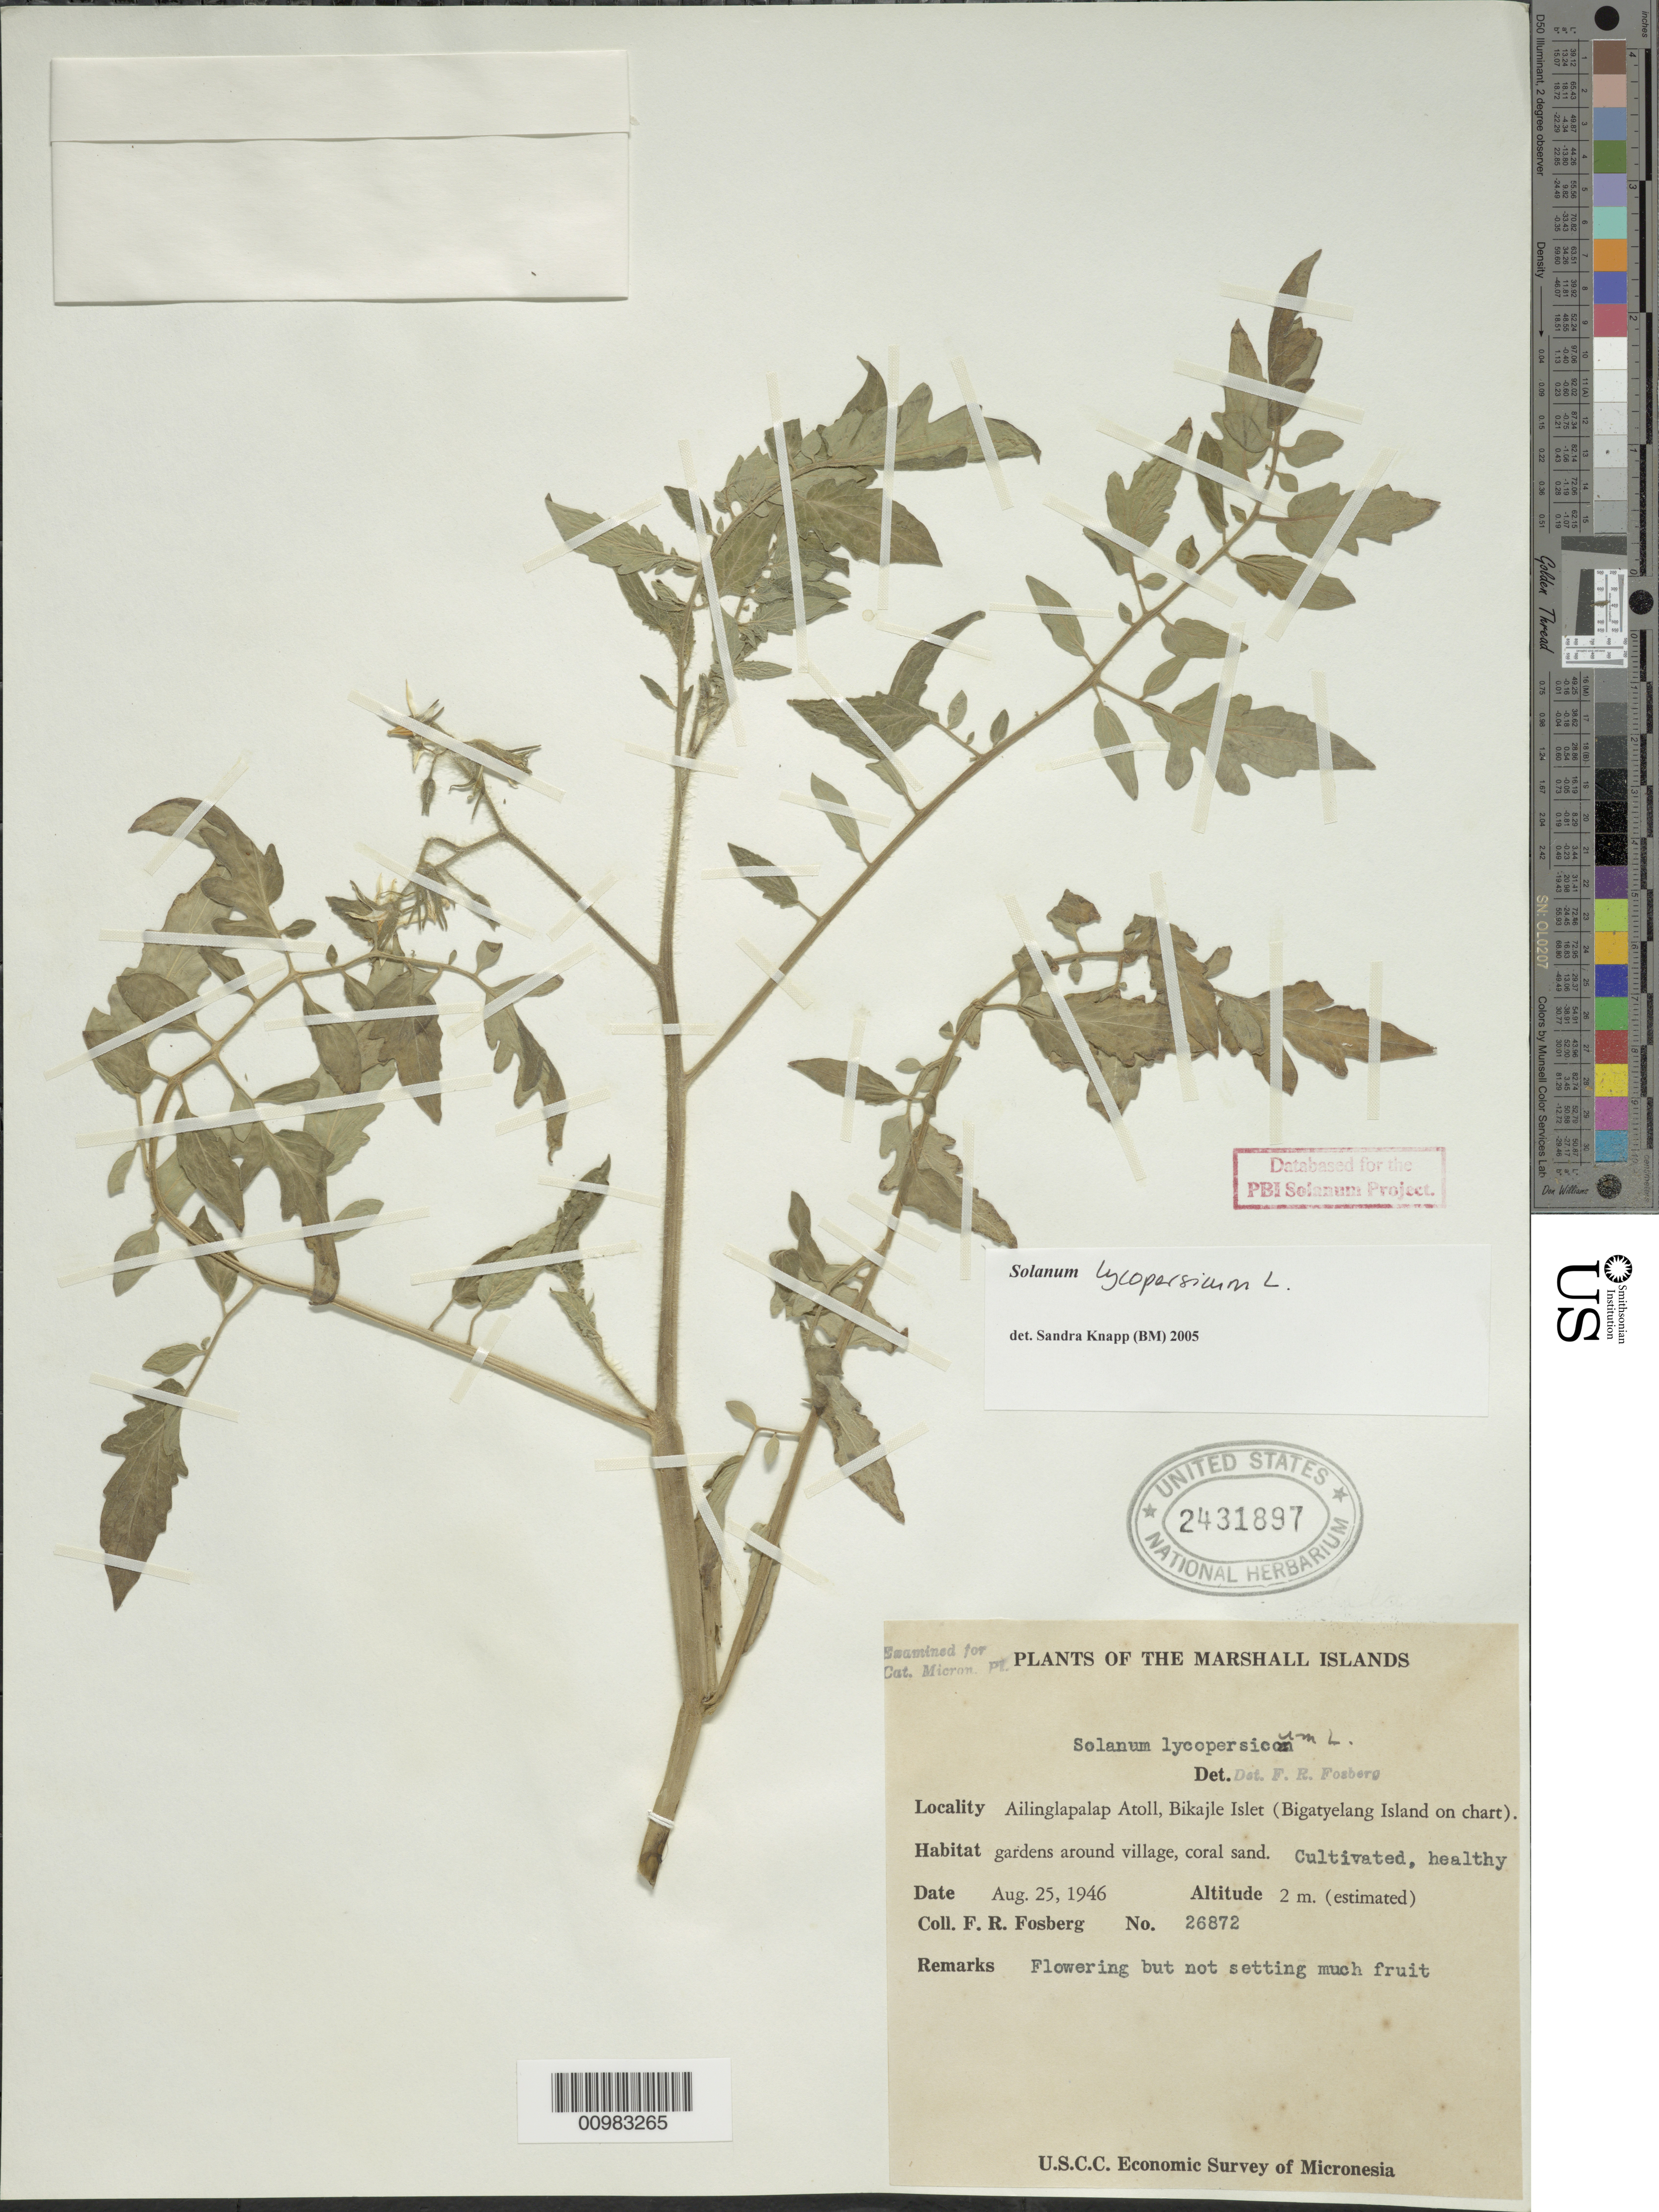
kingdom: Plantae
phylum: Tracheophyta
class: Magnoliopsida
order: Solanales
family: Solanaceae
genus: Solanum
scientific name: Solanum lycopersicum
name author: L.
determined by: Knapp, S. D.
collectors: F. R. Fosberg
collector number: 26872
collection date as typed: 25 Aug 1946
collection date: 1946-08-25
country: Marshall Islands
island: Ailinglapalap Atoll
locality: Bigatyelang Island on chart)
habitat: gardens around village, coral sand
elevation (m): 2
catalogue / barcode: US 2431897